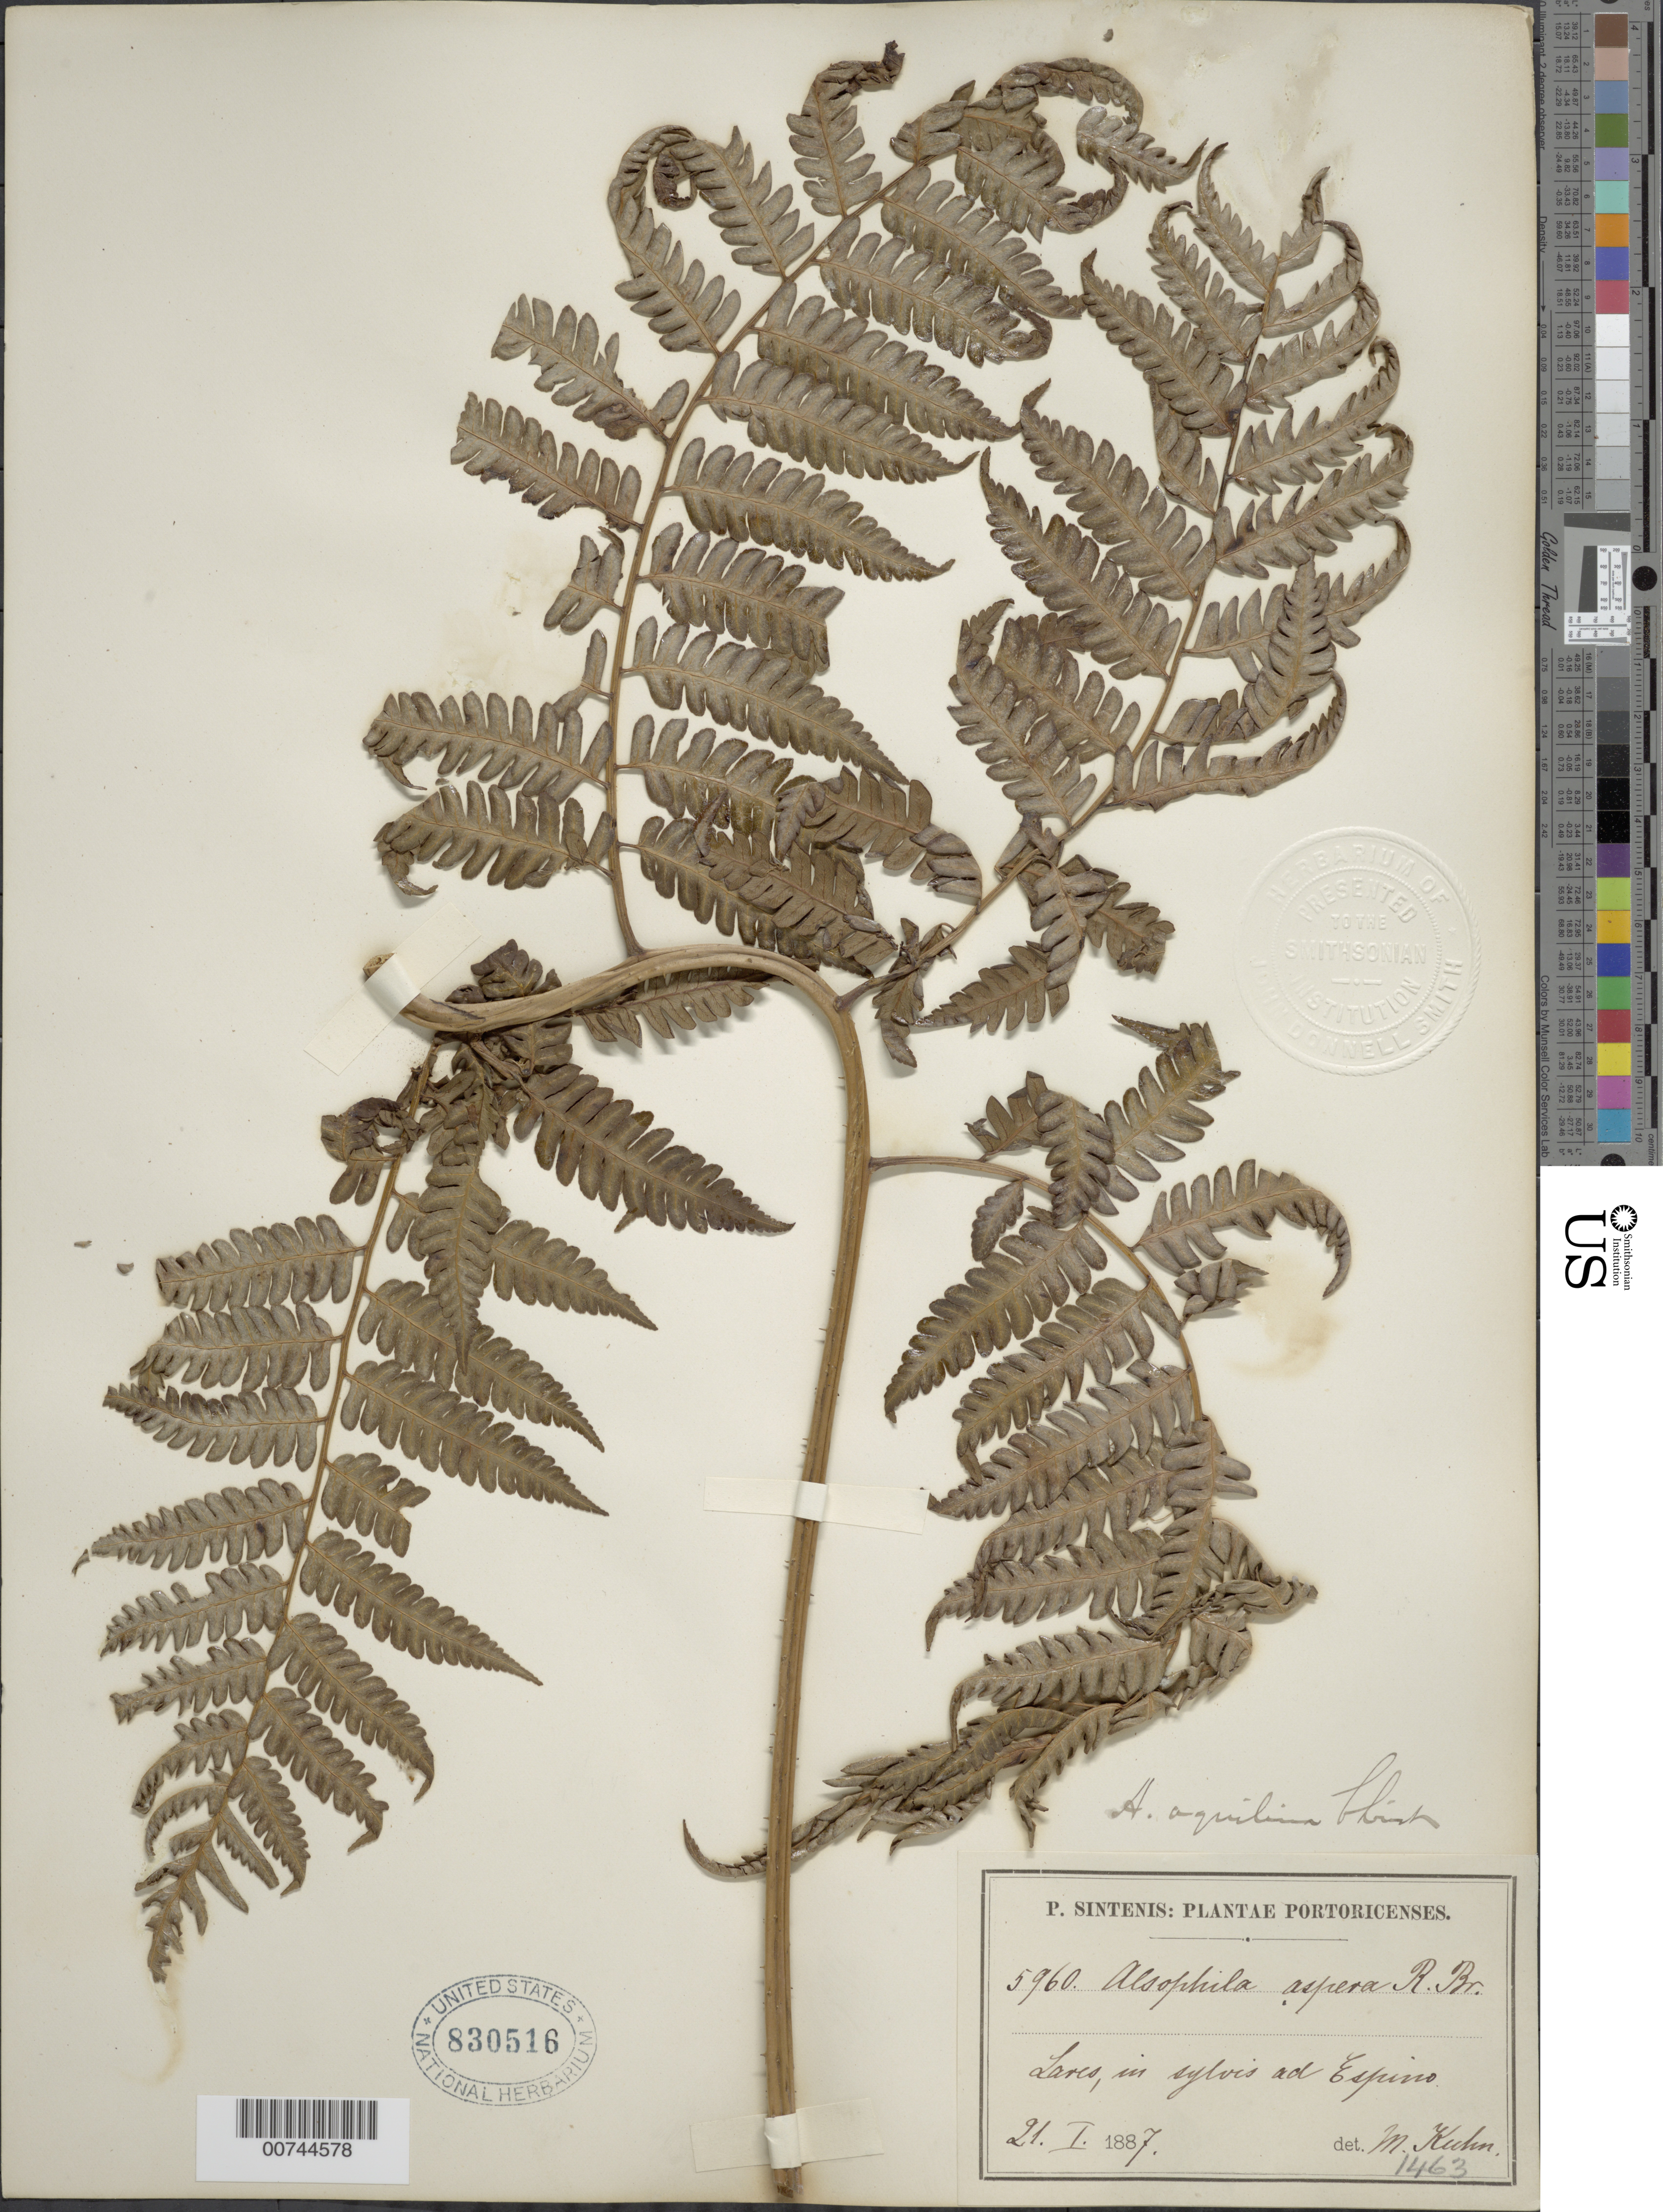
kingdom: Plantae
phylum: Tracheophyta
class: Polypodiopsida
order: Cyatheales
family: Cyatheaceae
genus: Cyathea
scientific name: Cyathea parvula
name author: (Jenman) Domin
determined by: Proctor, G. R.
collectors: P. Sintenis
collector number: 5960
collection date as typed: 21 Jan 1887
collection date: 1887-01-21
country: Puerto Rico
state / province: Lares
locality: Lares in sylvis ad Espino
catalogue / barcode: US 830516